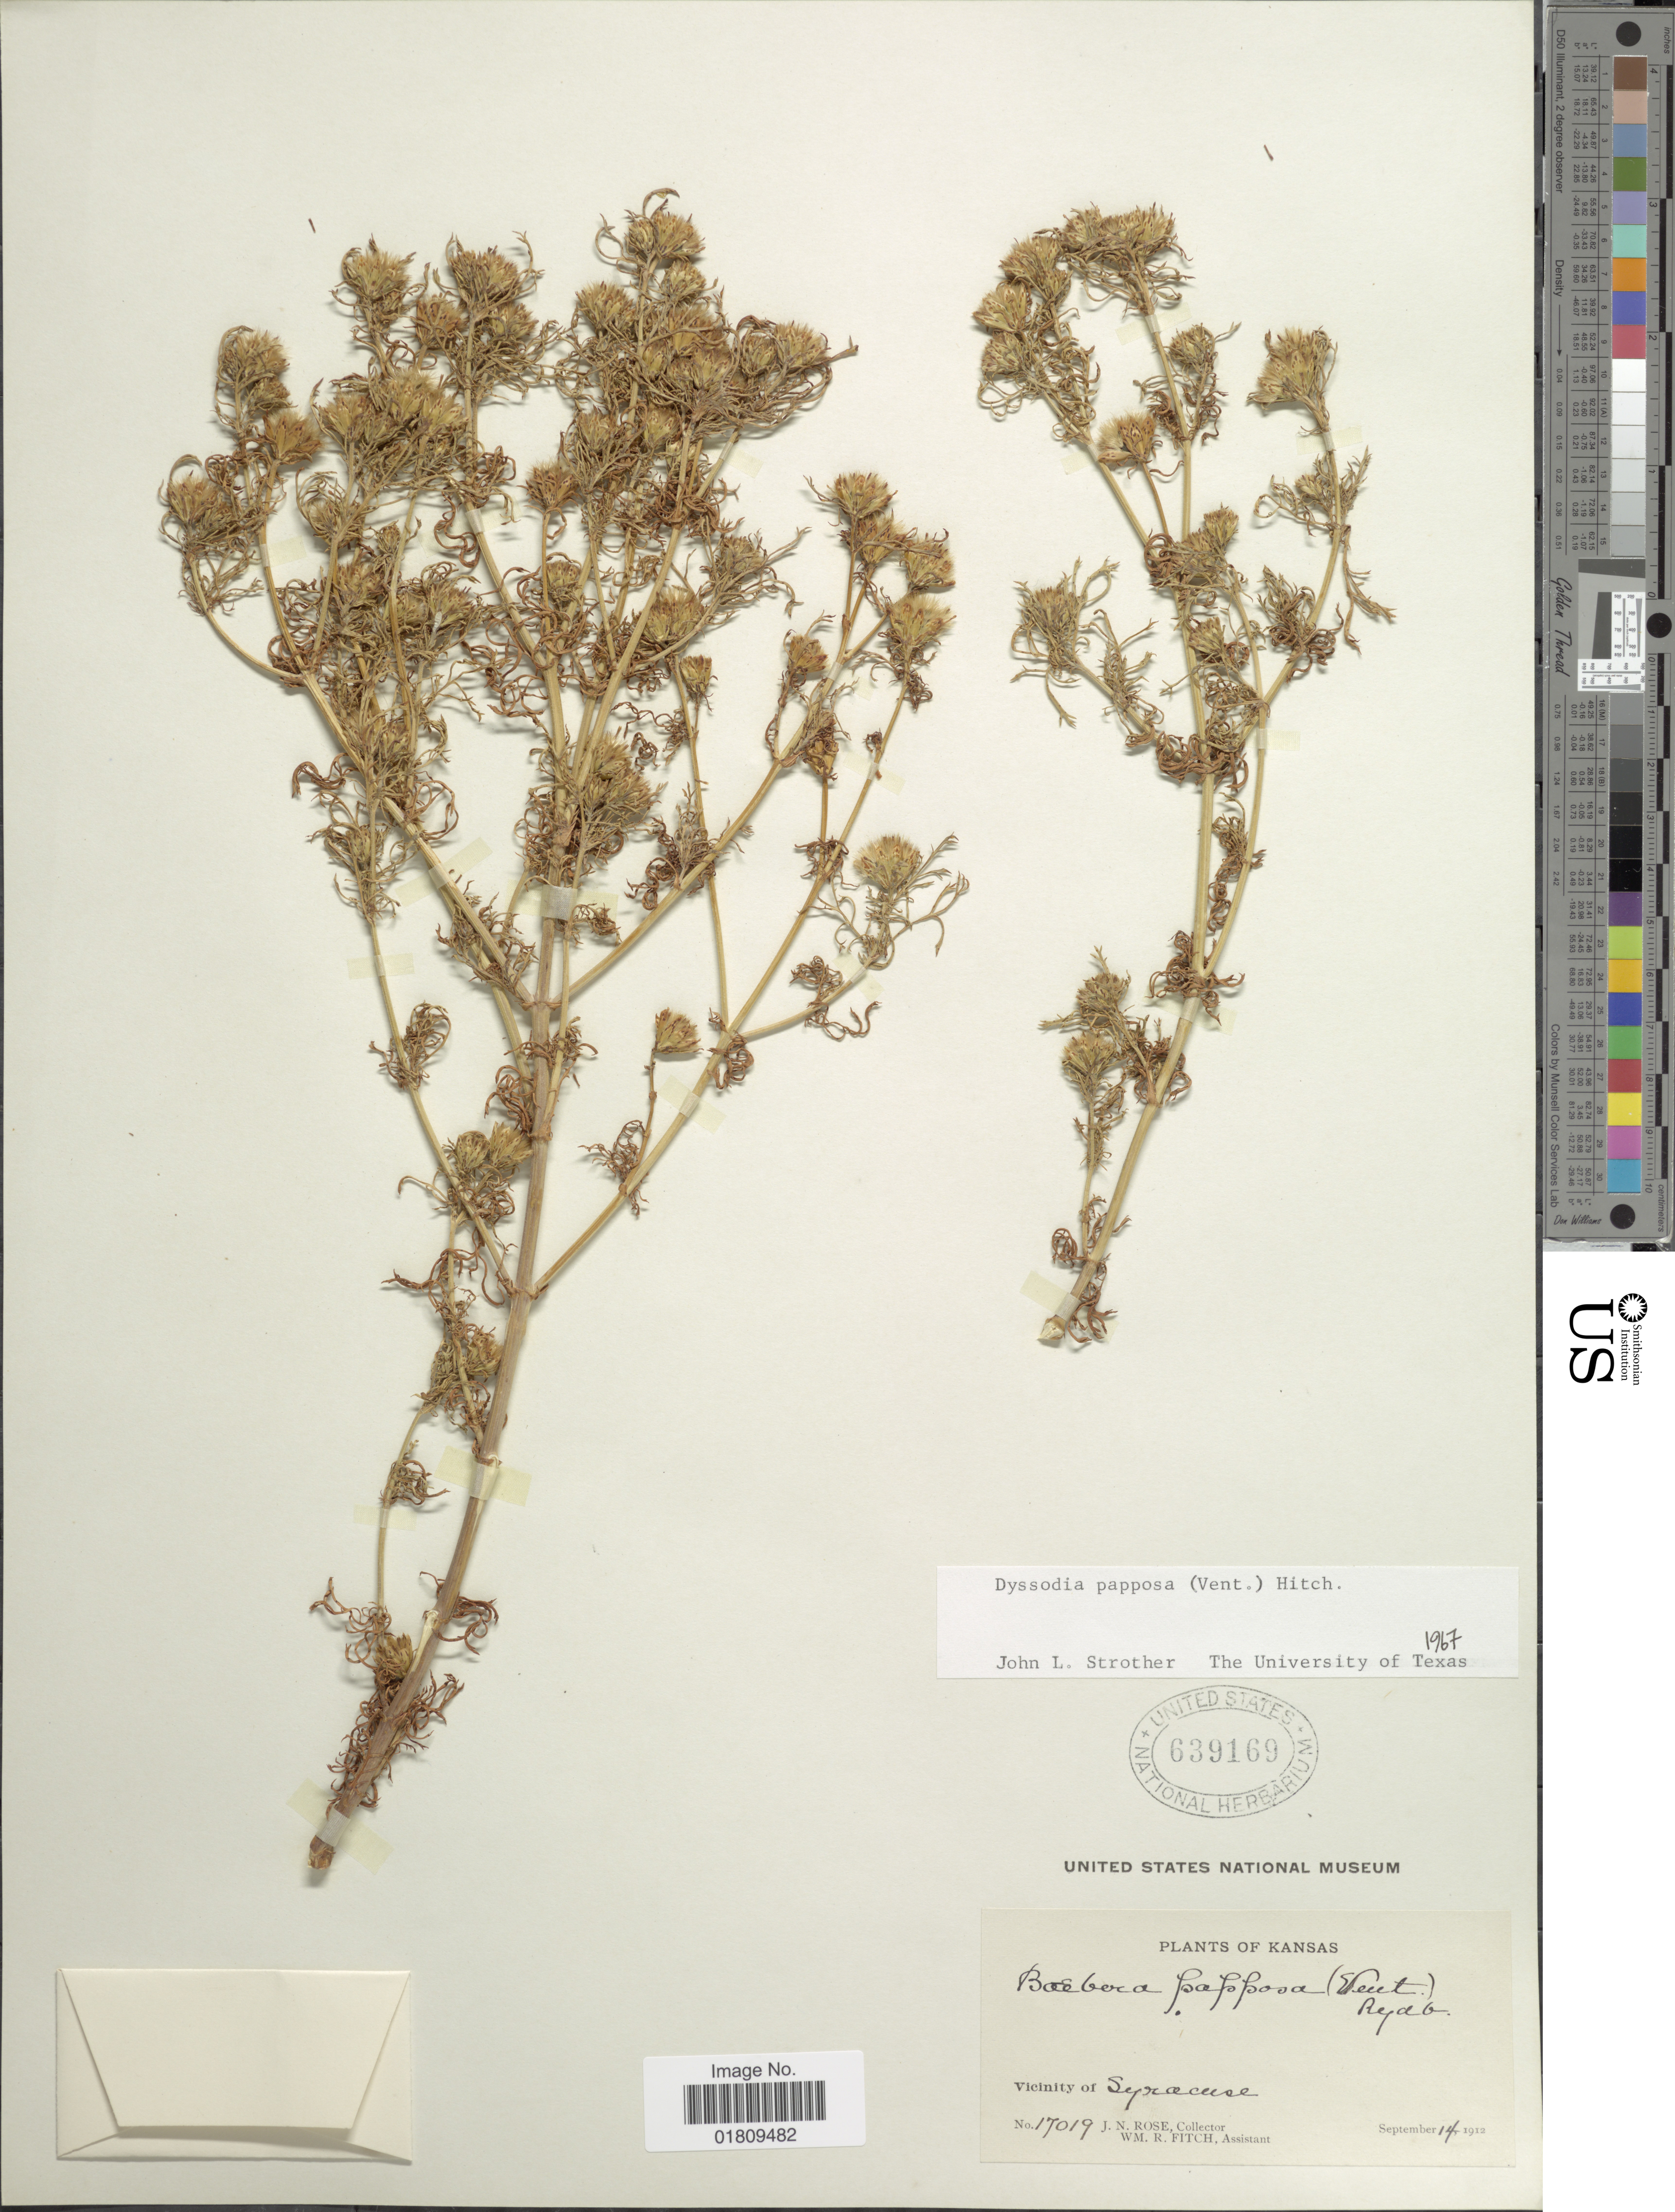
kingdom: Plantae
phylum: Tracheophyta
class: Magnoliopsida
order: Asterales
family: Asteraceae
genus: Dyssodia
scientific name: Dyssodia papposa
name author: (Vent.) Hitchc.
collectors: J. N. Rose & W. R. Fitch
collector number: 17019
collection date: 1912-09-14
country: United States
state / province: Kansas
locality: Vicinity of Syrcacuse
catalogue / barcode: US 639169